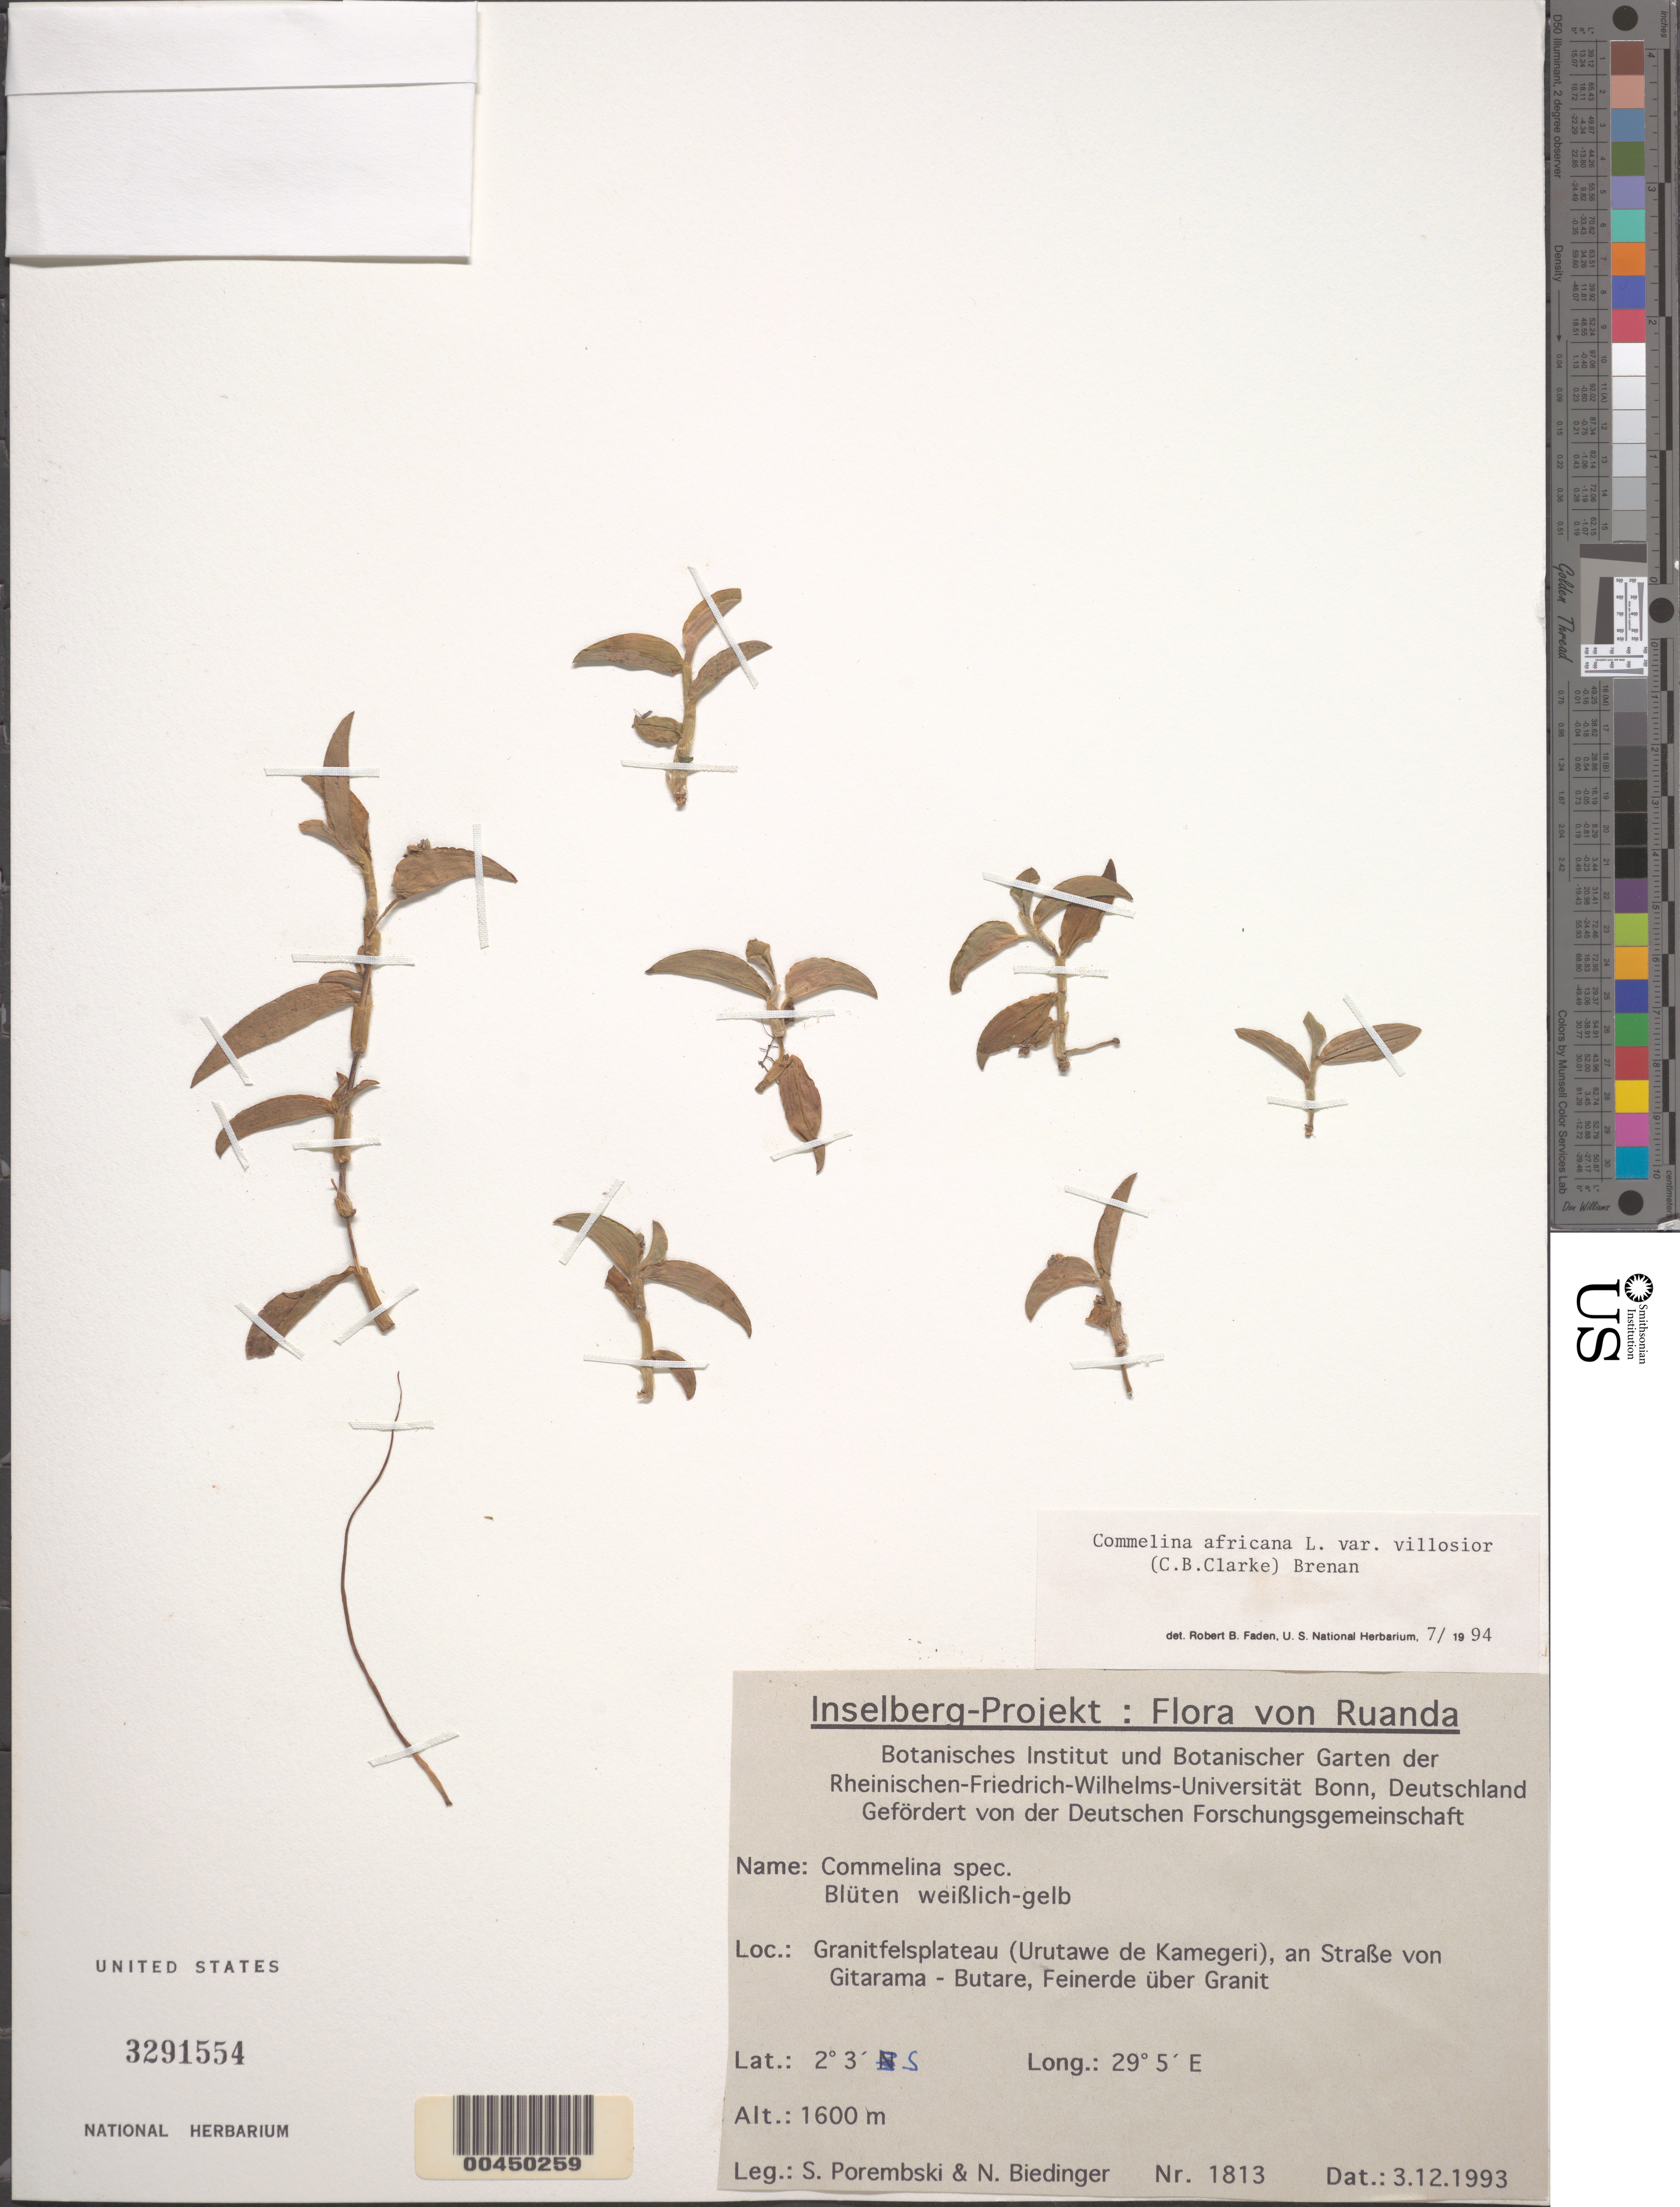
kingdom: Plantae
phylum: Tracheophyta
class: Liliopsida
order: Commelinales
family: Commelinaceae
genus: Commelina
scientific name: Commelina africana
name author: L.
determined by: Faden, Robert B., (US), Smithsonian Institution - National Museum of Natural History (UNITED STATES)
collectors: S. Porembski & N. Biedinger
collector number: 1813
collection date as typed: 03 Dec 1993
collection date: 1993-12-03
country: Rwanda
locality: Road from gitarama to butare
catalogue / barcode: US 3291554